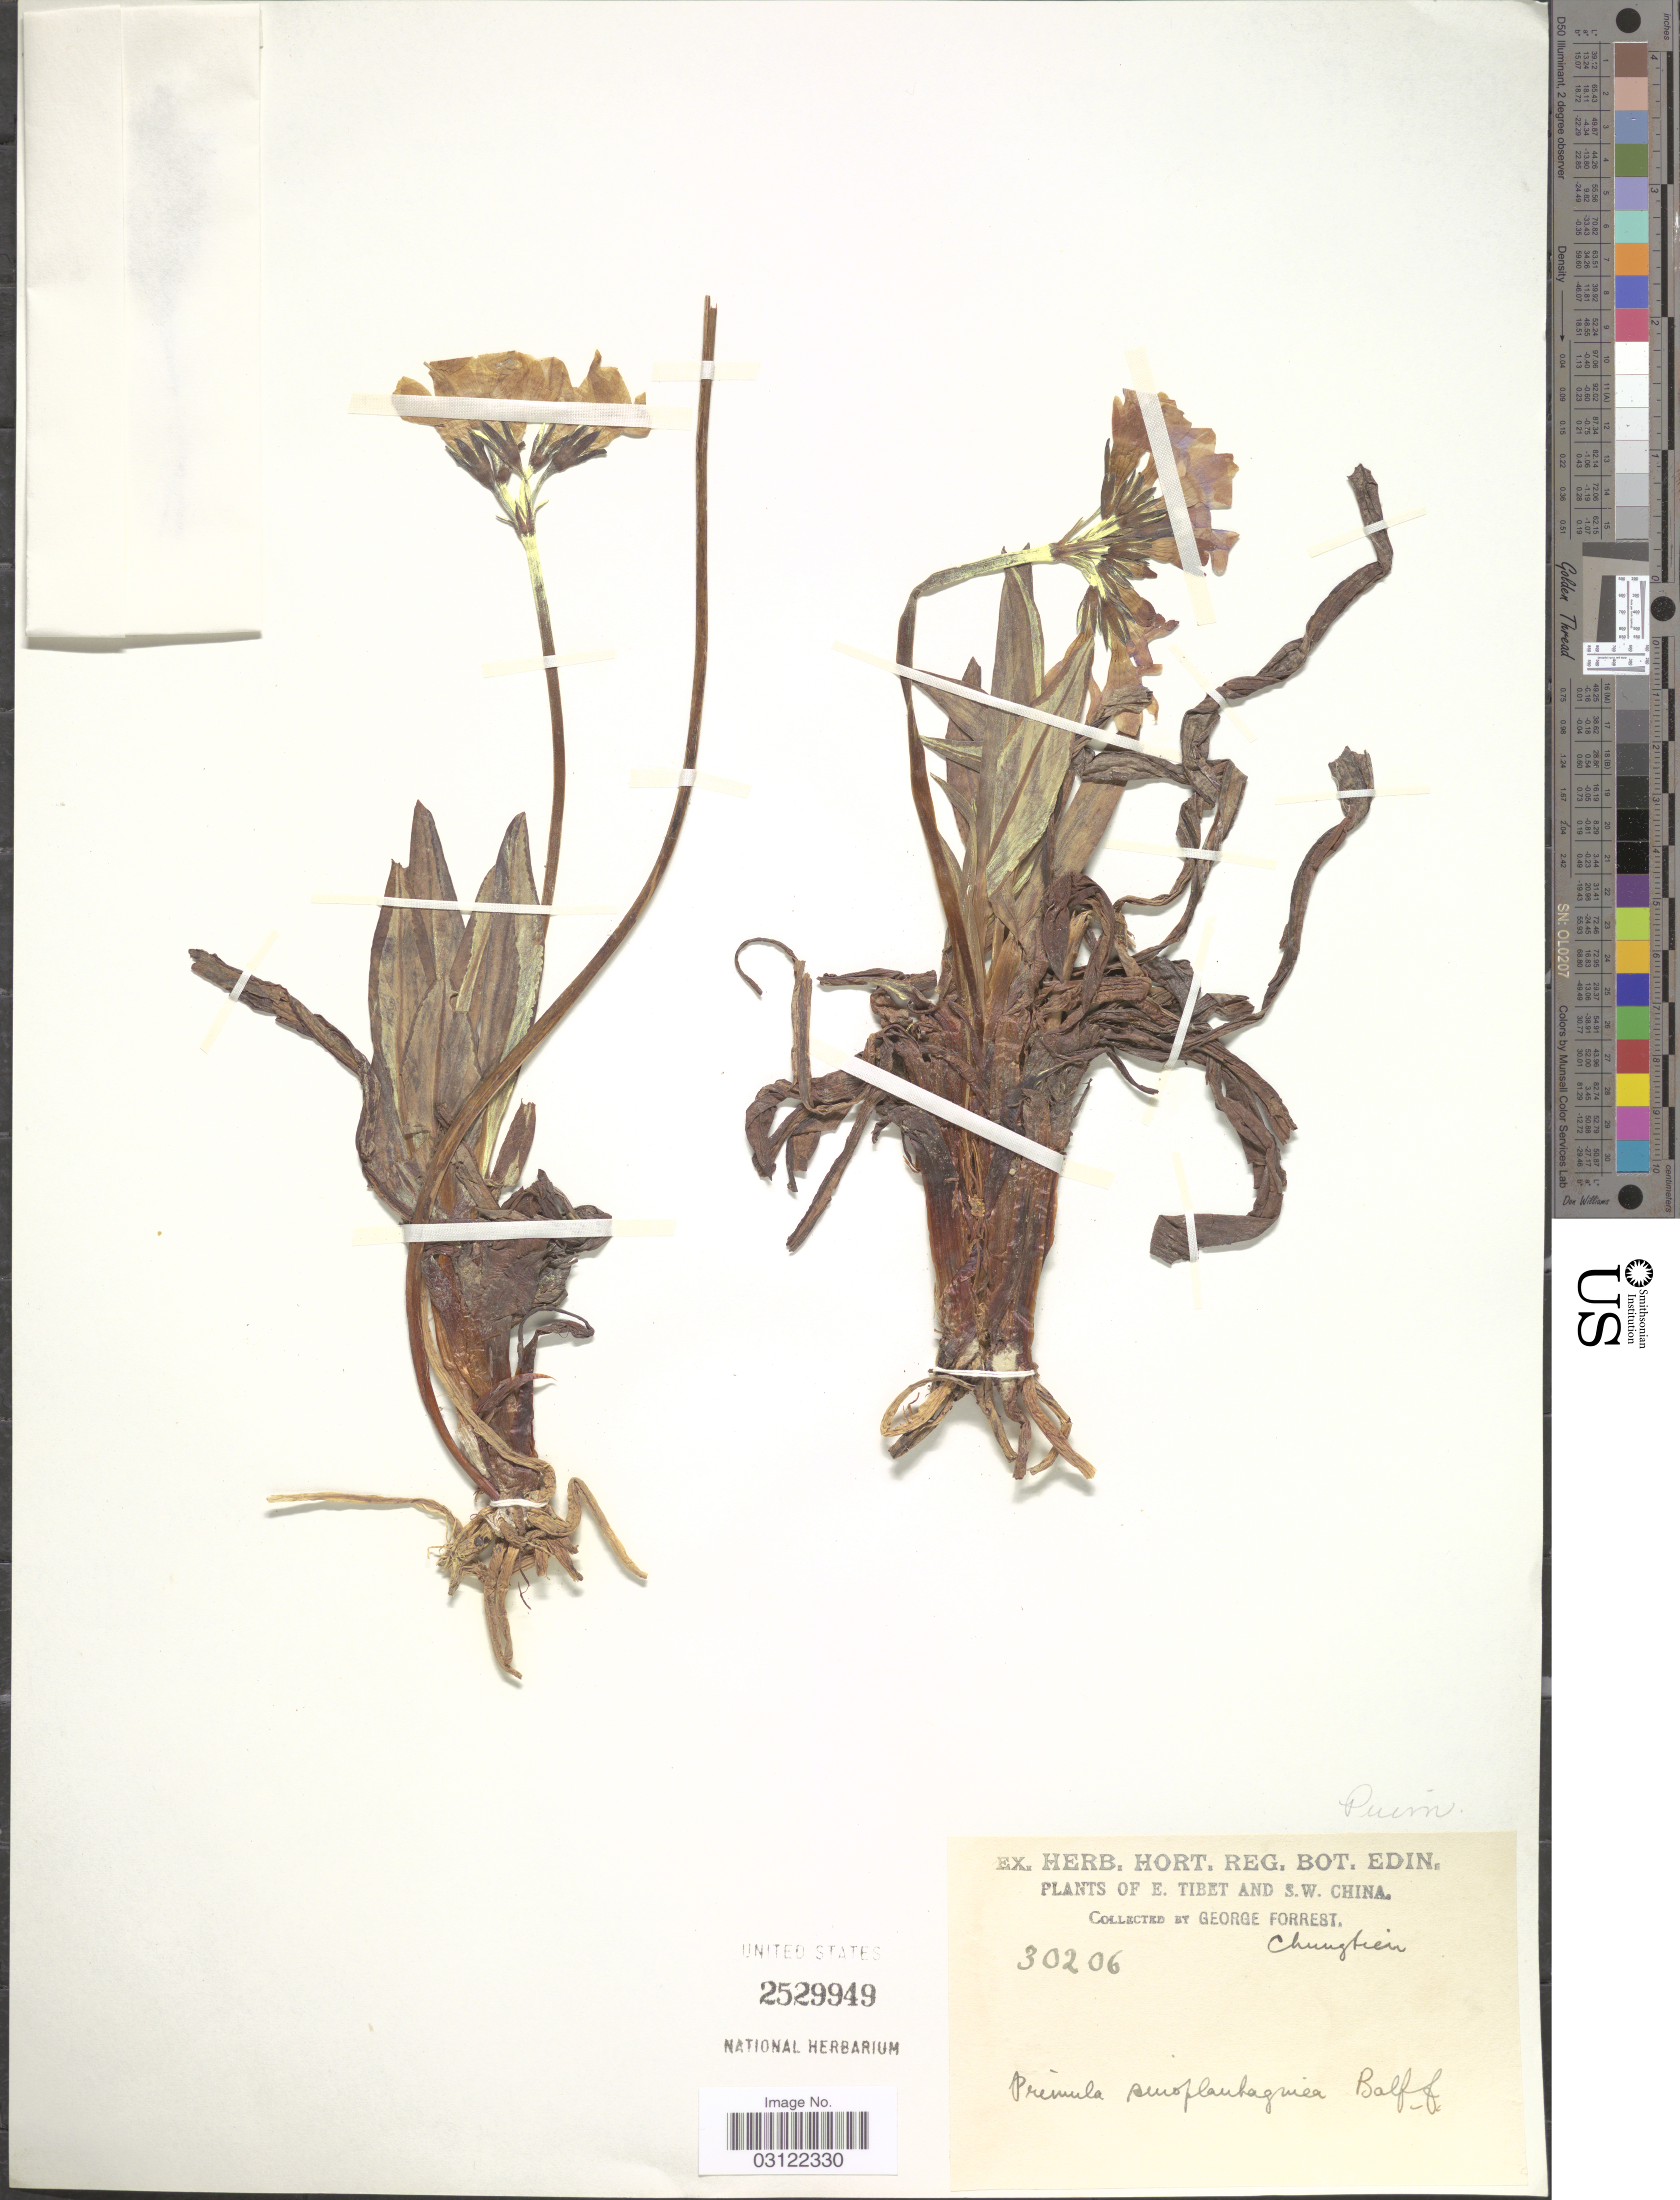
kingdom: Plantae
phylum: Tracheophyta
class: Magnoliopsida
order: Ericales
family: Primulaceae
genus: Primula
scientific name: Primula sinoplantaginea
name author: Balf. f.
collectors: G. Forrest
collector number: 30206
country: China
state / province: Xizang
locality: E. Tibet and S. W. China. Chungtien.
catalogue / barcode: US 2529949